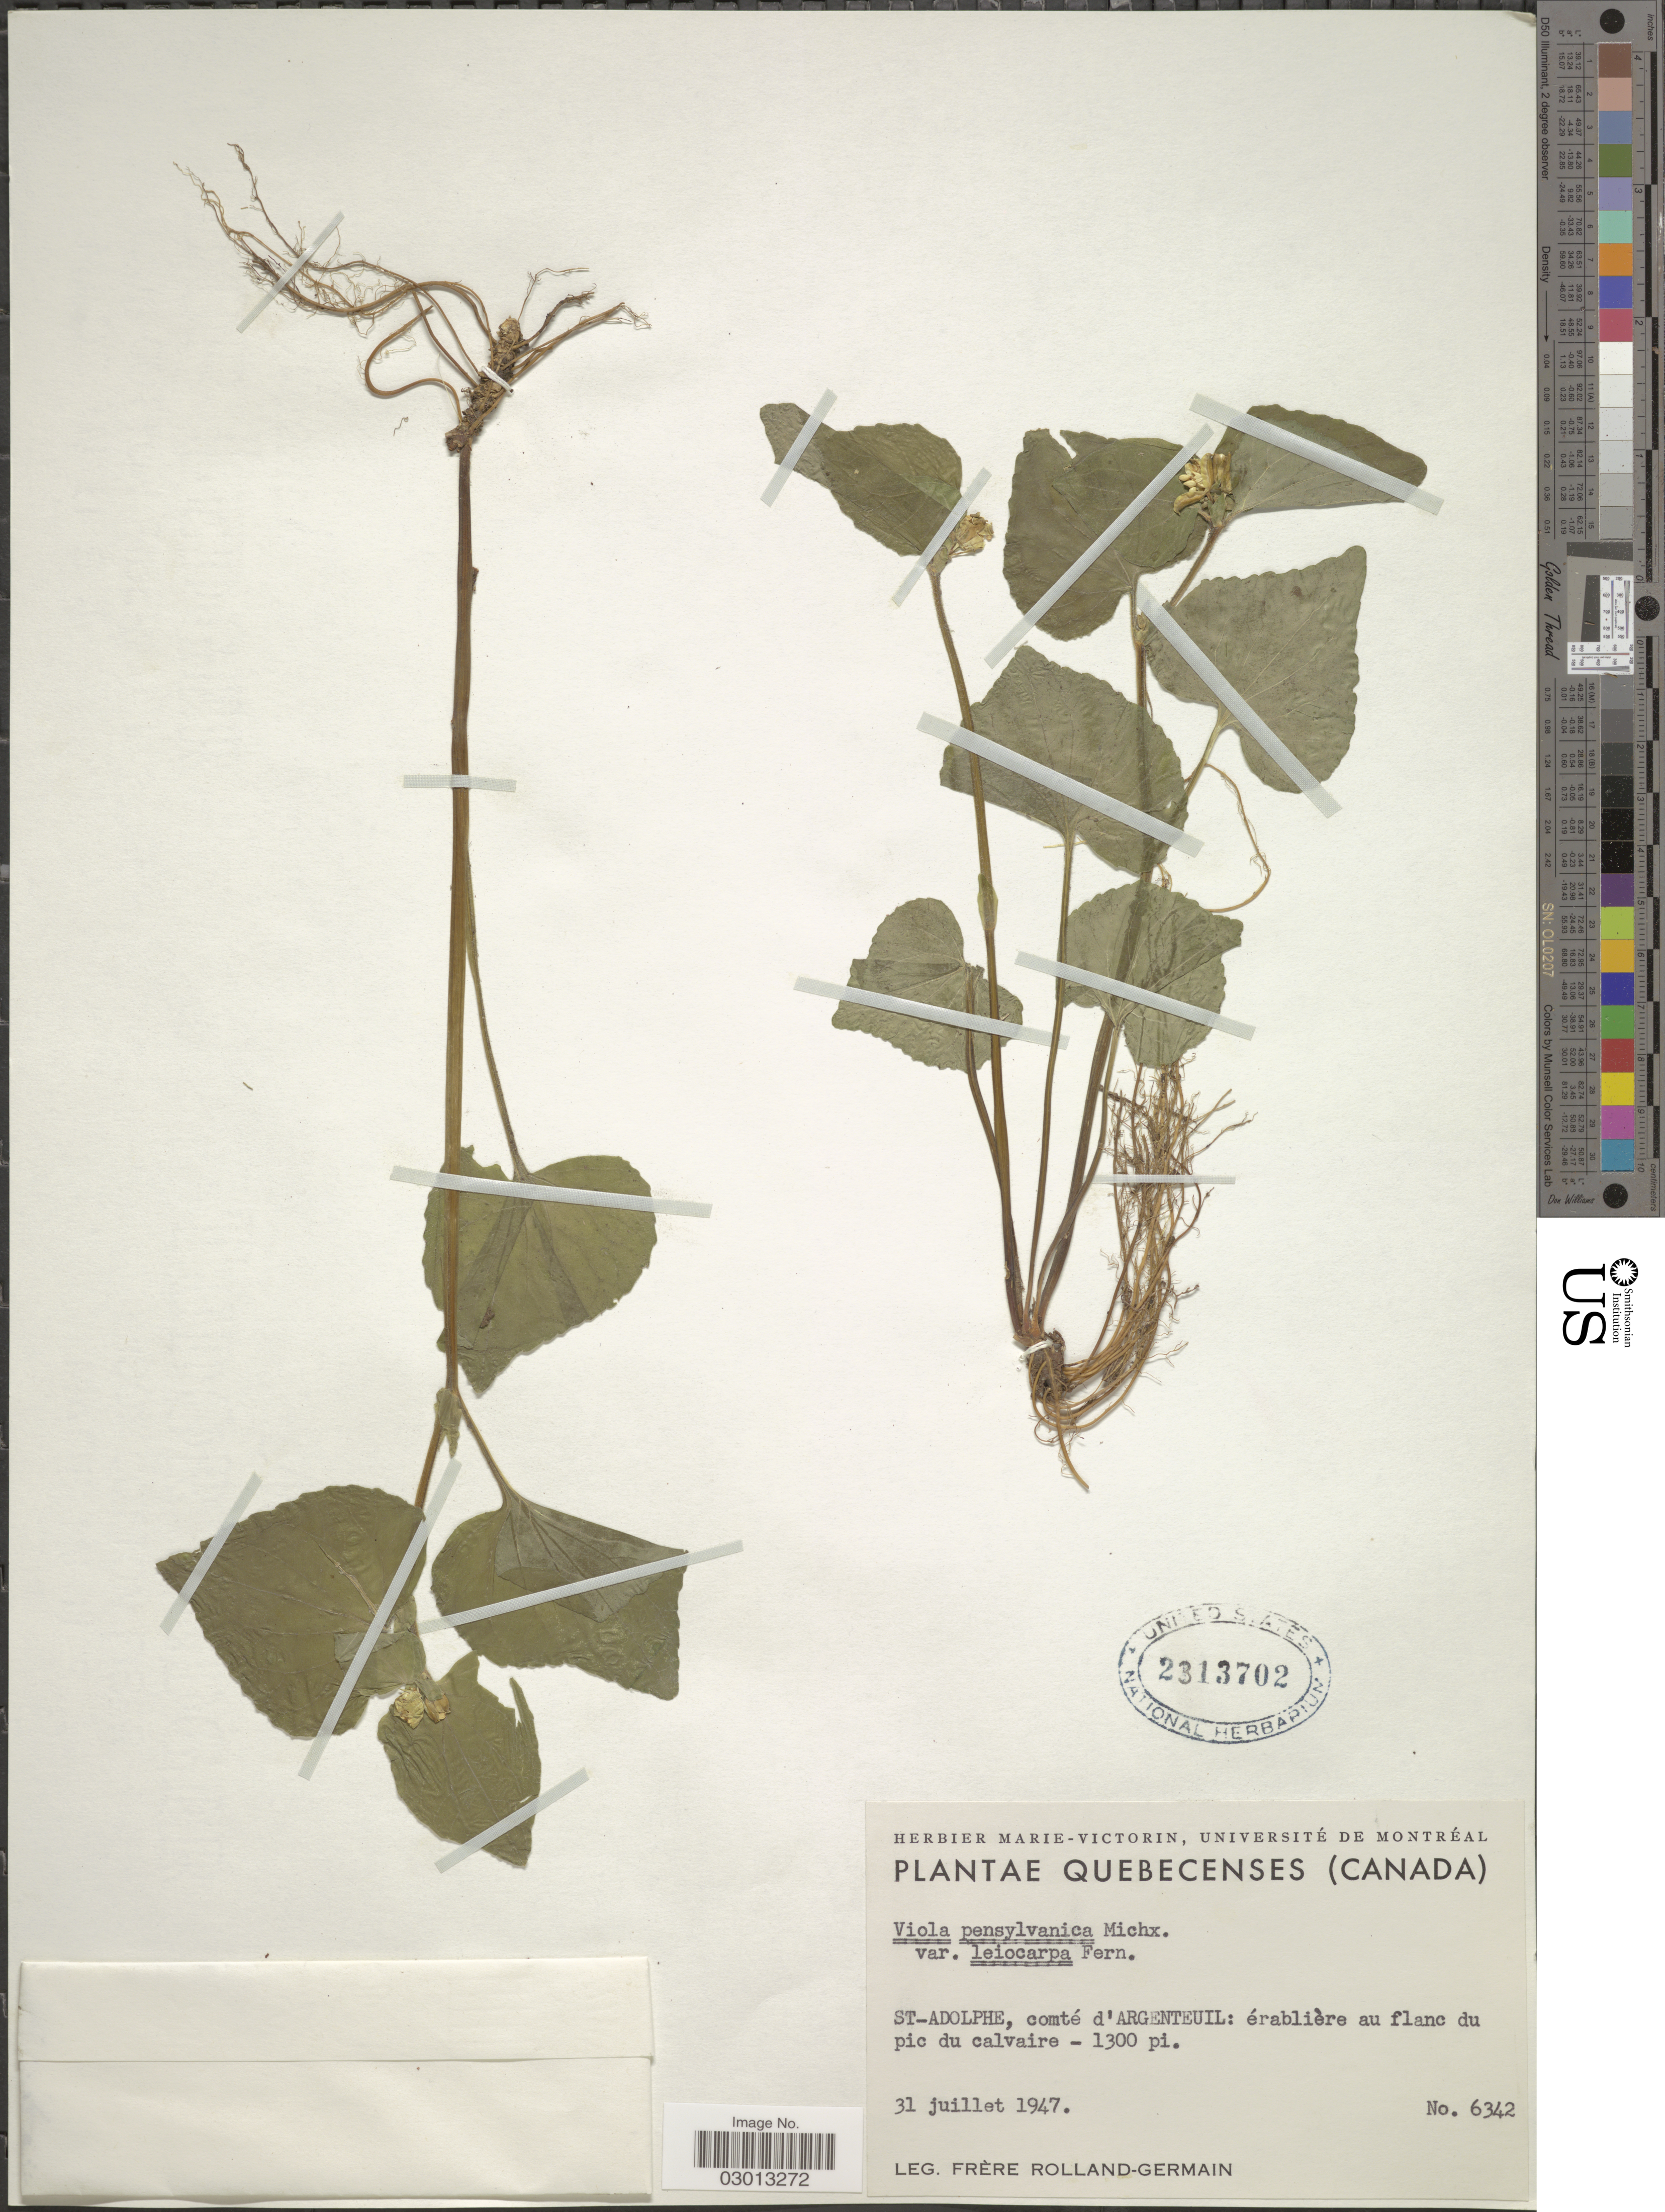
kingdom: Plantae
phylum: Tracheophyta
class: Magnoliopsida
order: Malpighiales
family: Violaceae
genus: Viola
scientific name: Viola pensylvanica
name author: Michx.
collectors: Rolland-Germain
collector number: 6342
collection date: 1947-07-31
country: Canada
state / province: Quebec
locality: St_Adolphe, comté d'Argenteuil: érablière au flanc du pic calvaire.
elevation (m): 396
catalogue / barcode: US 2313702